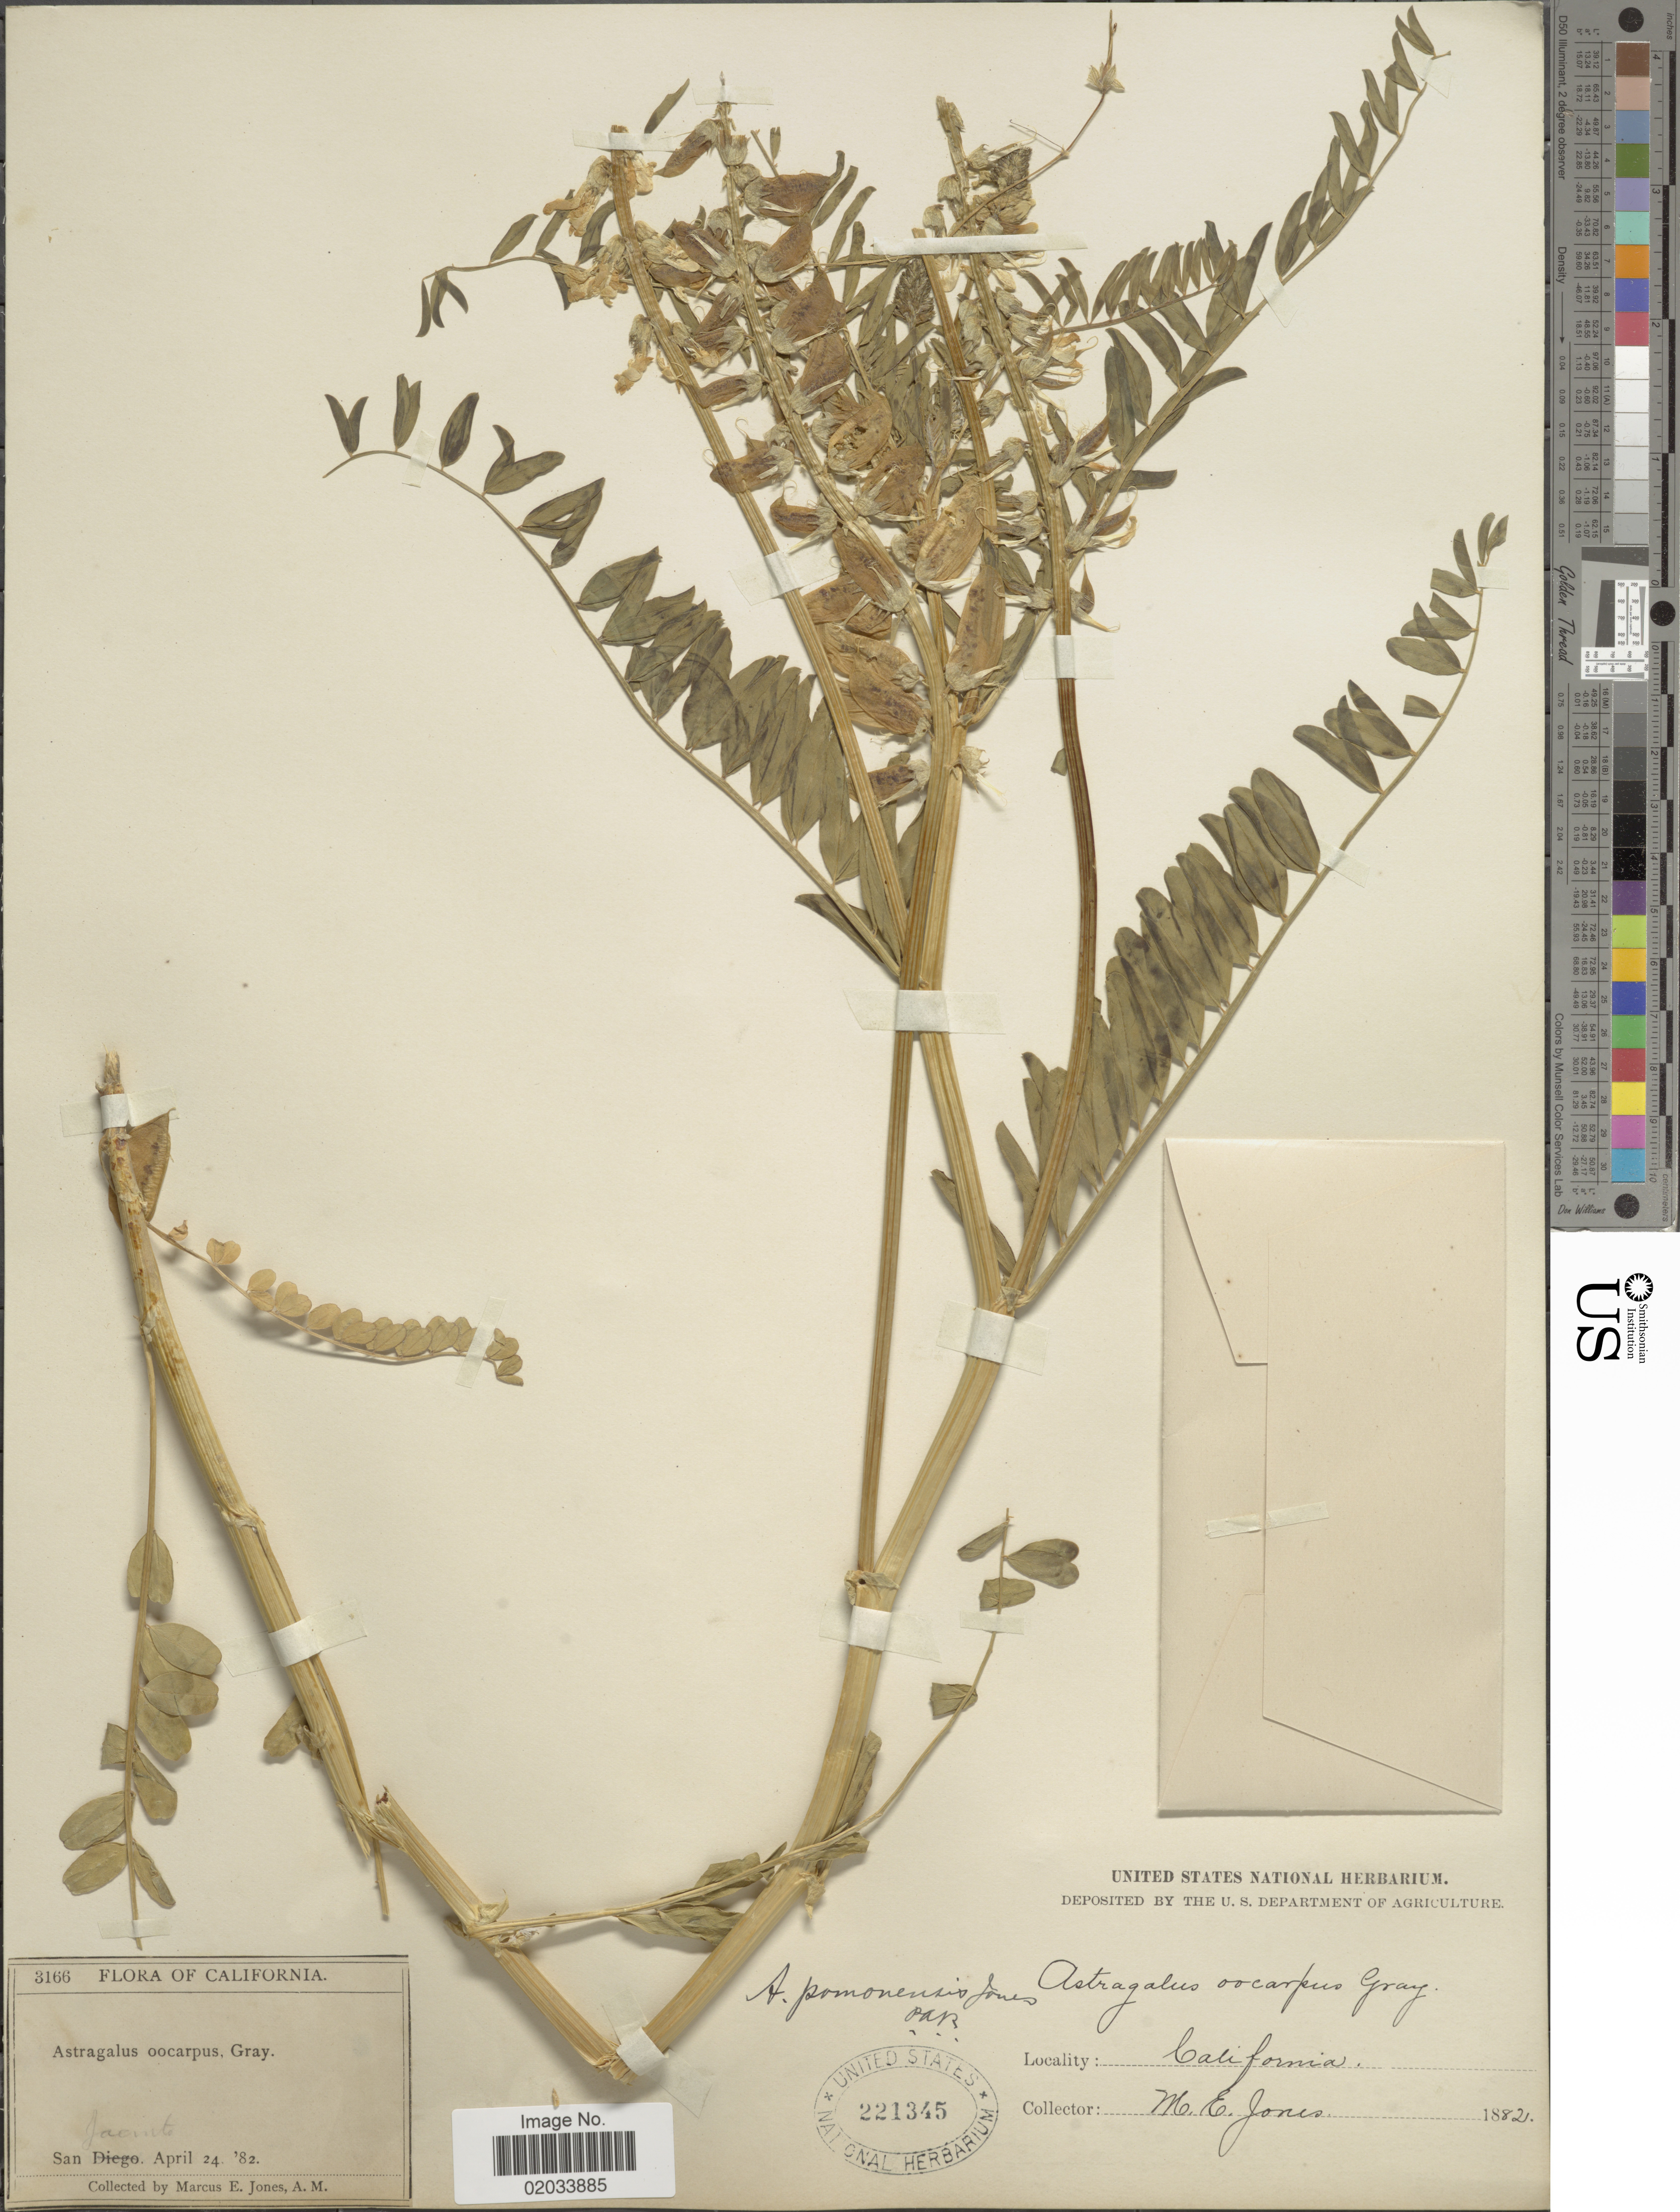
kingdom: Plantae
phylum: Tracheophyta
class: Magnoliopsida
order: Fabales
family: Fabaceae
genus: Astragalus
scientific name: Astragalus pomonensis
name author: M.E. Jones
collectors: M. E. Jones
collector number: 3166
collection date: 1882-04-24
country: United States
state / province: California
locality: San Jacint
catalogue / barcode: US 221345